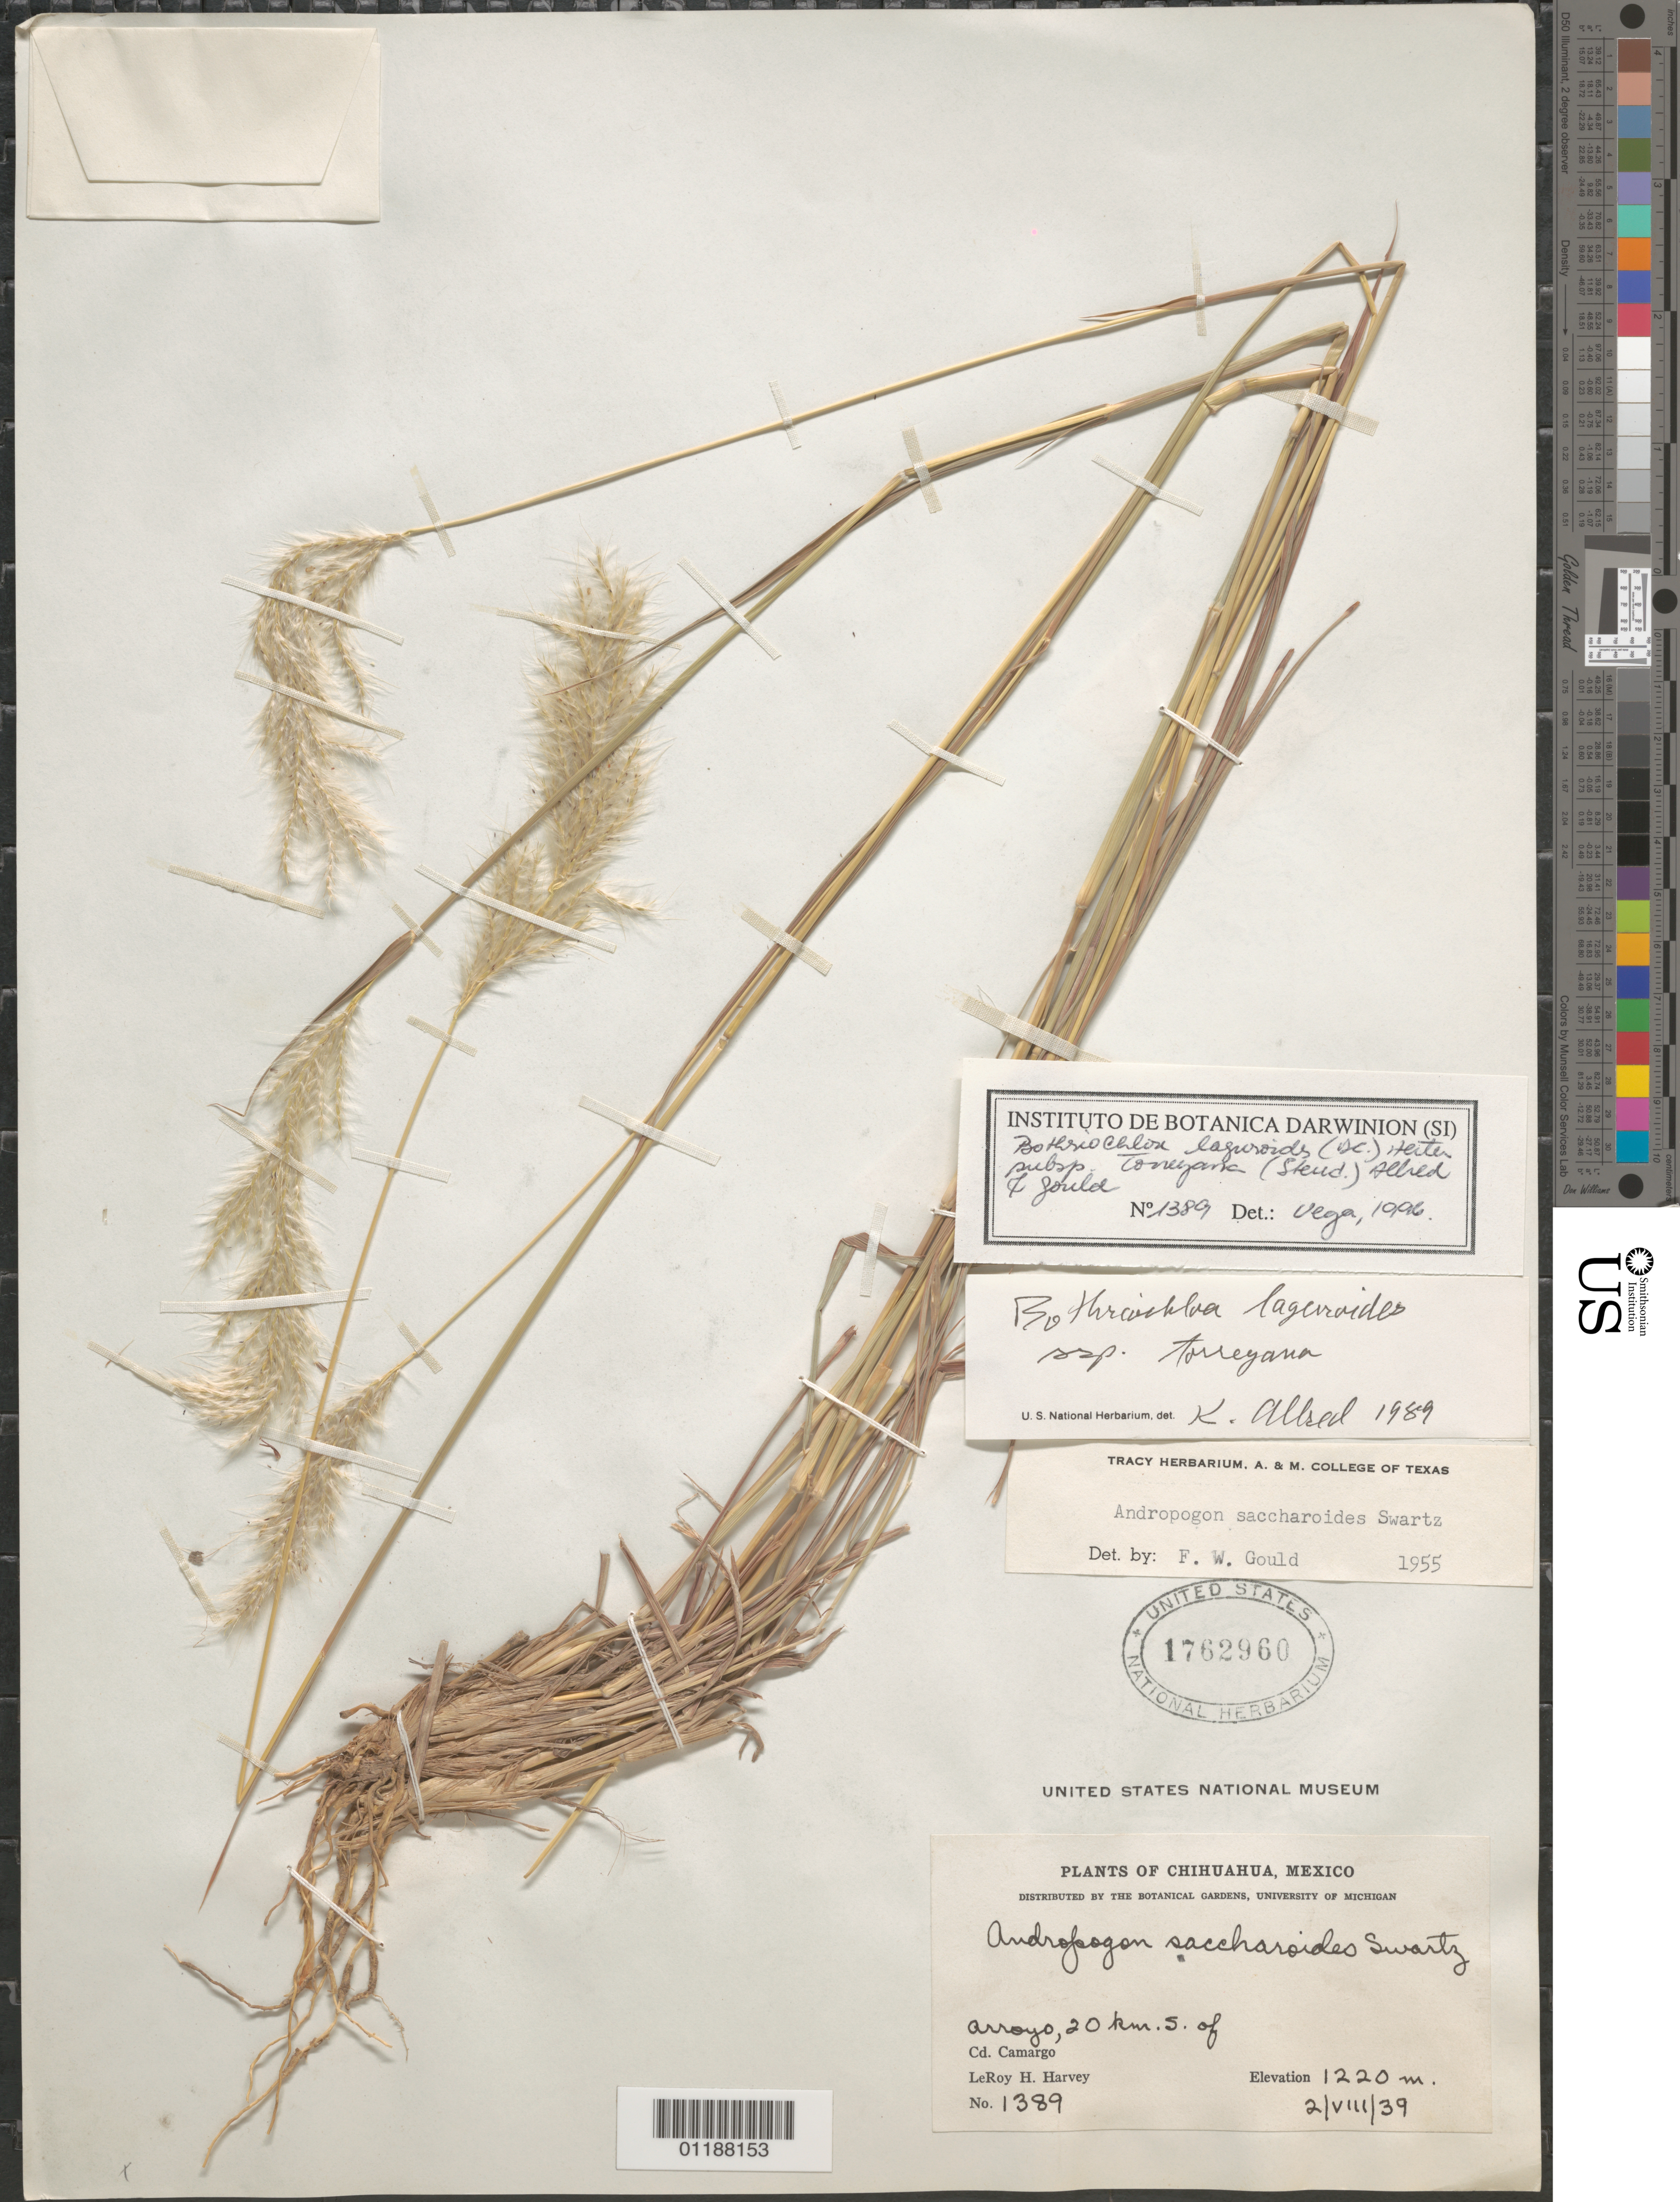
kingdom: Plantae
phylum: Tracheophyta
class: Liliopsida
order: Poales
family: Poaceae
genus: Bothriochloa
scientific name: Bothriochloa laguroides subsp. torreyana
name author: (Steud.) Allred & Gould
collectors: L. H. Harvey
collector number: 1389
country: Mexico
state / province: Chihuahua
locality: S of Arroyo, Cd. Camargo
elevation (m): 1220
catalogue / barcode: US 1762960